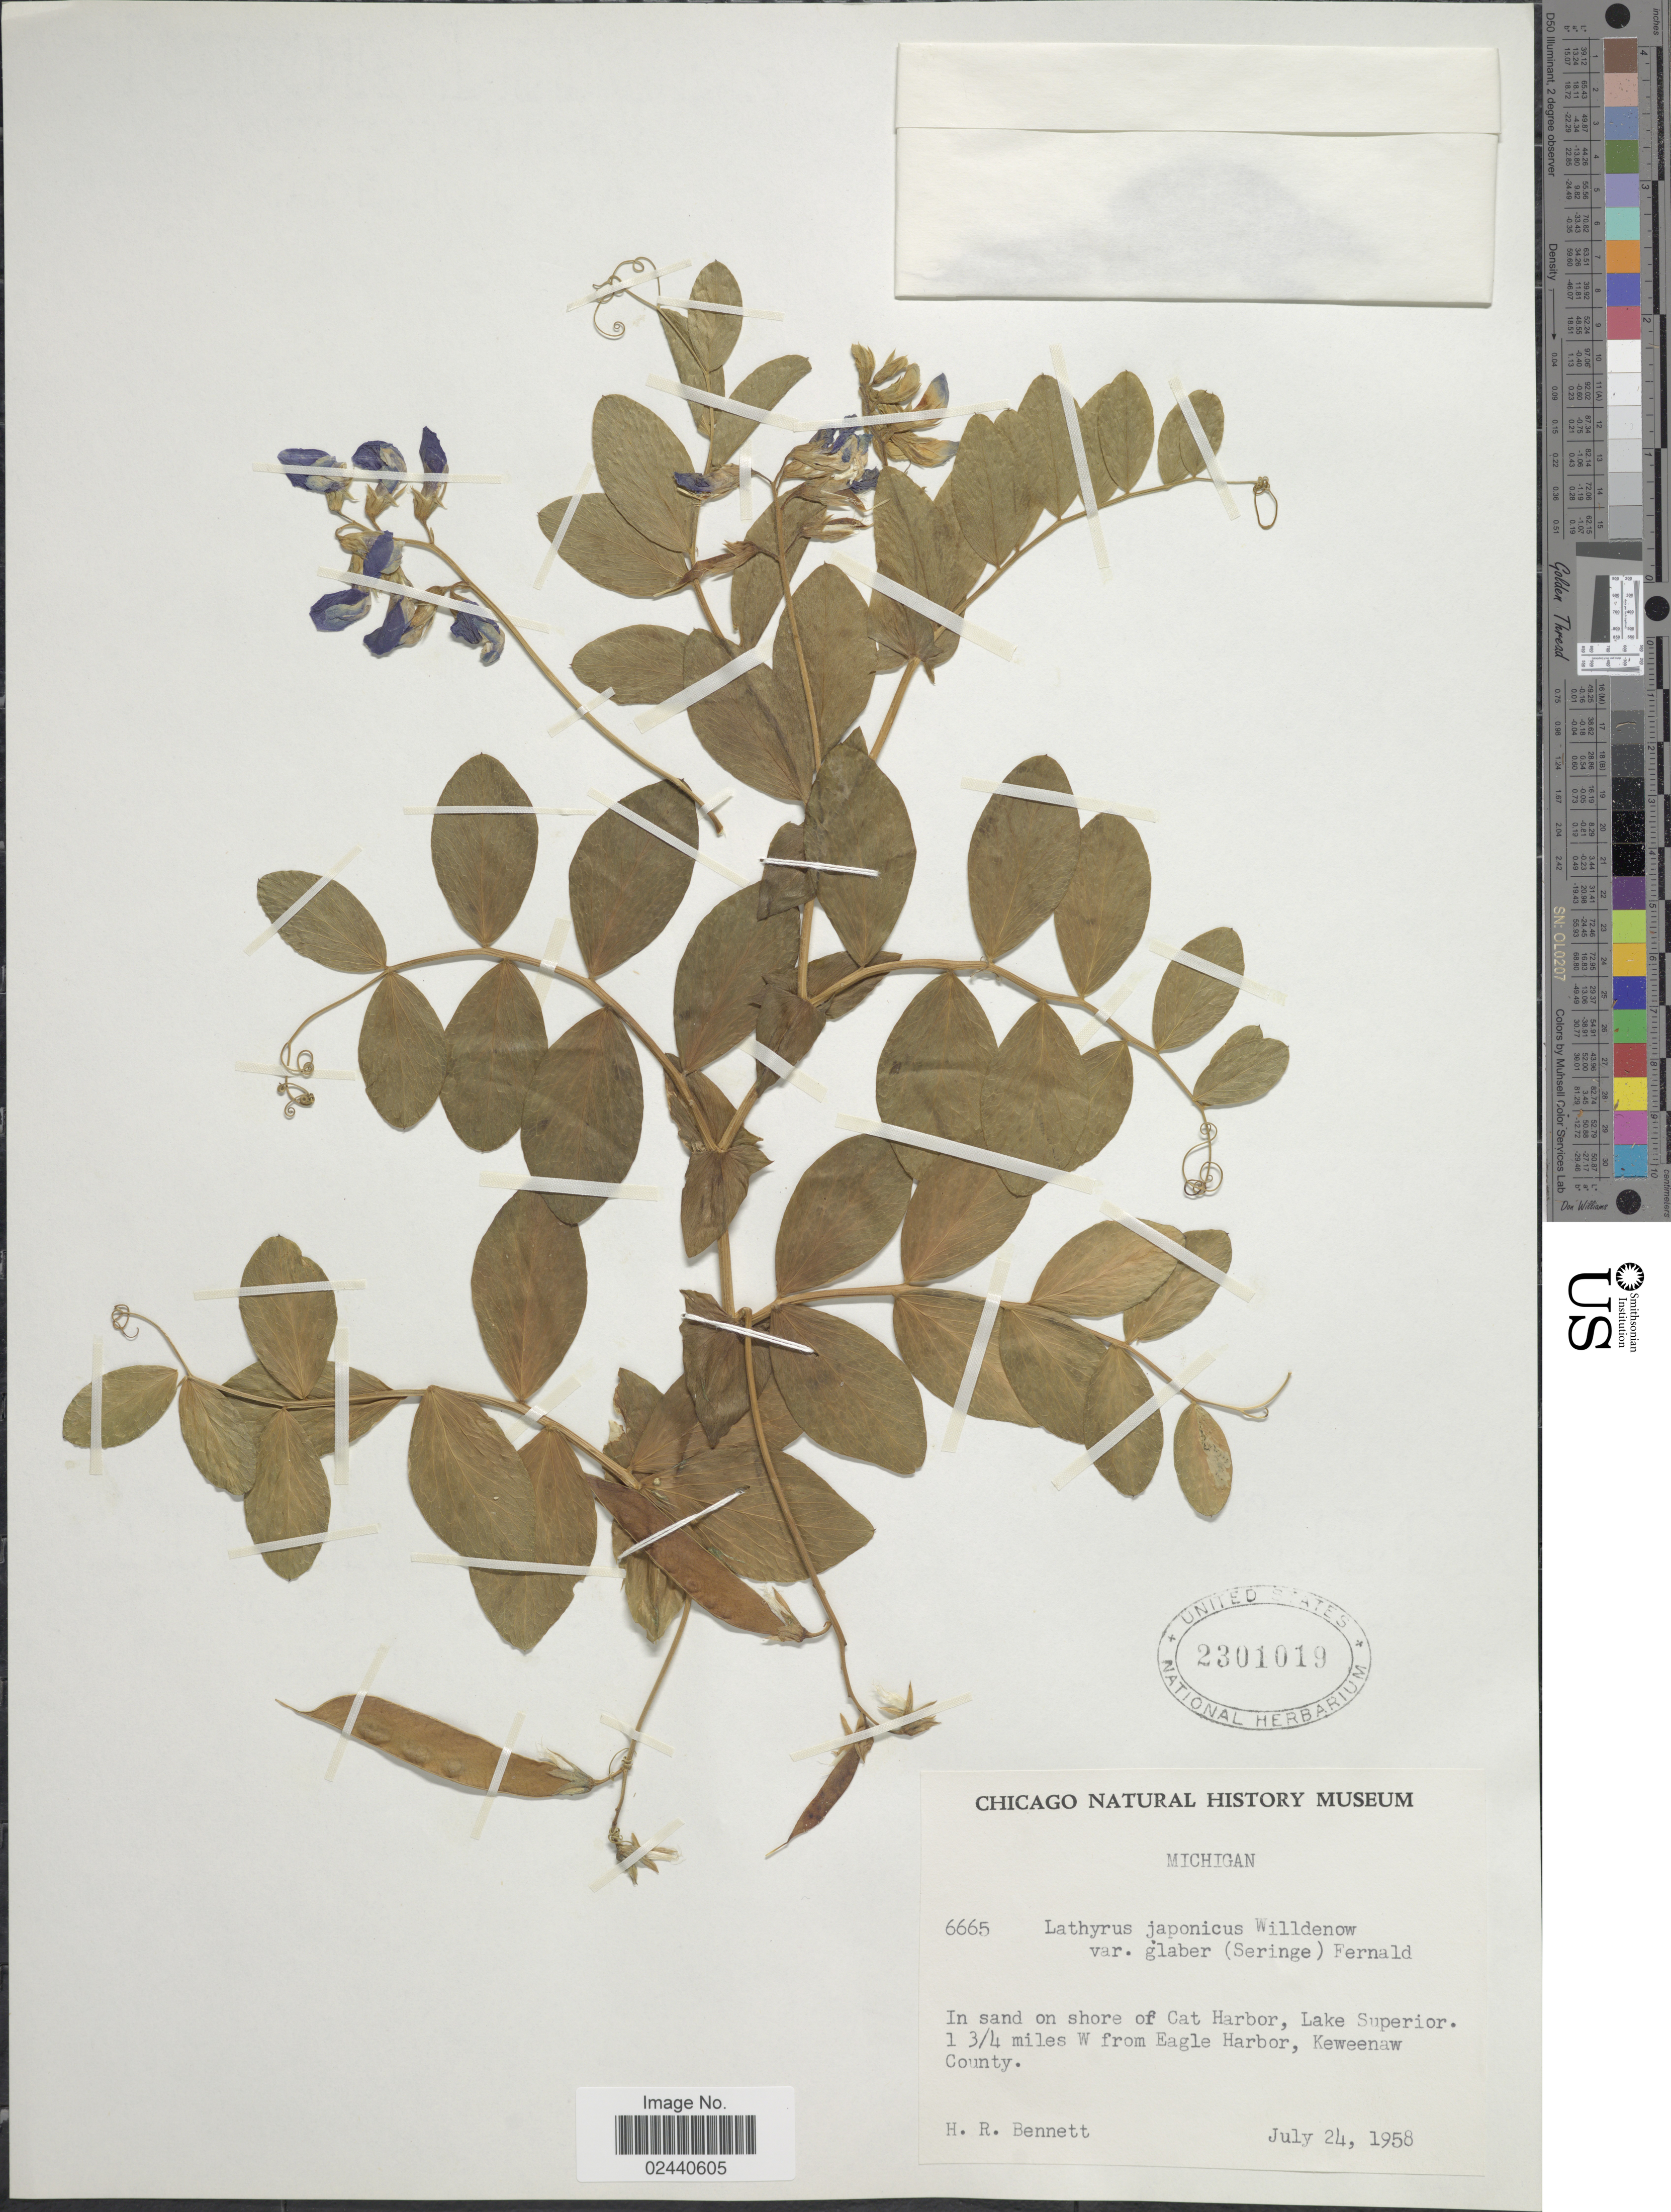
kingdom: Plantae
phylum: Tracheophyta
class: Magnoliopsida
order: Fabales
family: Fabaceae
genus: Lathyrus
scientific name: Lathyrus japonicus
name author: Willd.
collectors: H. R. Bennett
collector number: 6665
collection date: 1958-07-24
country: United States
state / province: Michigan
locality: Shore of Cat Harbor, Lake Superior, 1 3/4 miles W from Eagle Harbor, Keweenaw County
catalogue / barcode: US 2301019